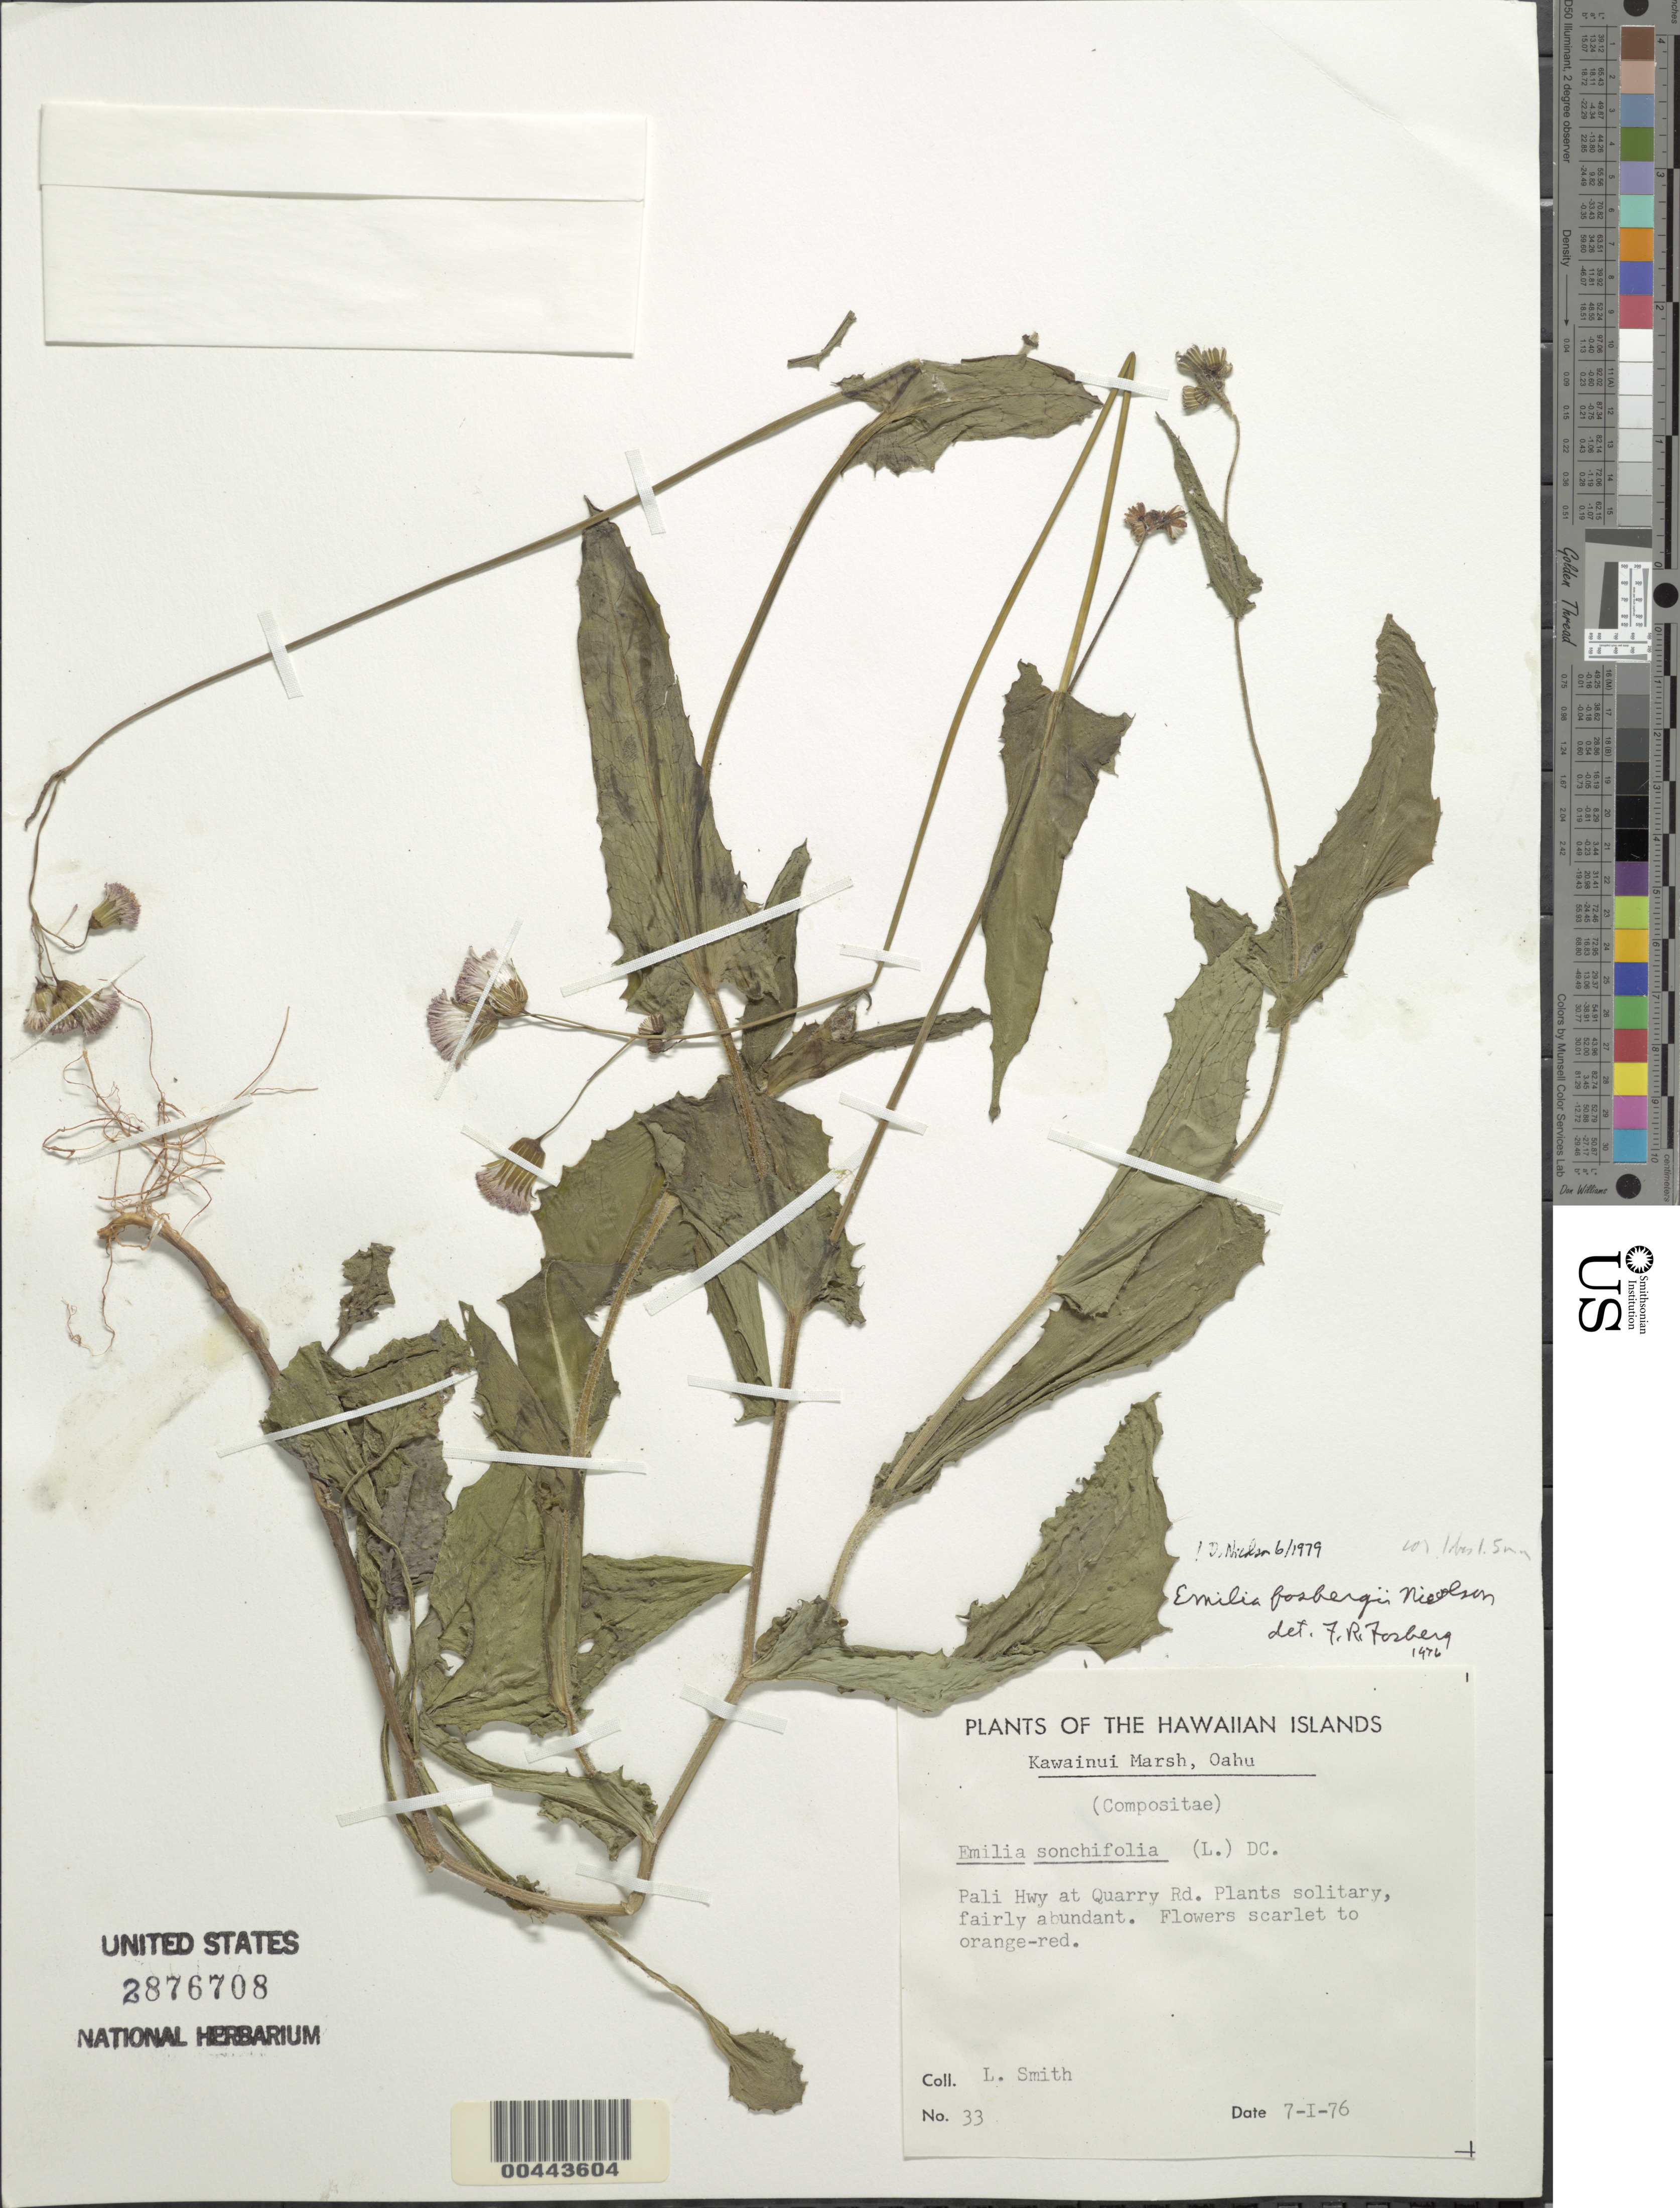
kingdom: Plantae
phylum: Tracheophyta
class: Magnoliopsida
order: Asterales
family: Asteraceae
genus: Emilia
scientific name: Emilia fosbergii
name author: Nicolson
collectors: L. Smith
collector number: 33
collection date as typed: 7 Jan 1976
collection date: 1976-01-07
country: United States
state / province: Hawaii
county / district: Honolulu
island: Oahu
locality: Kawainui Marsh, Pali Highway at Quarry Road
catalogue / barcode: US 2876708